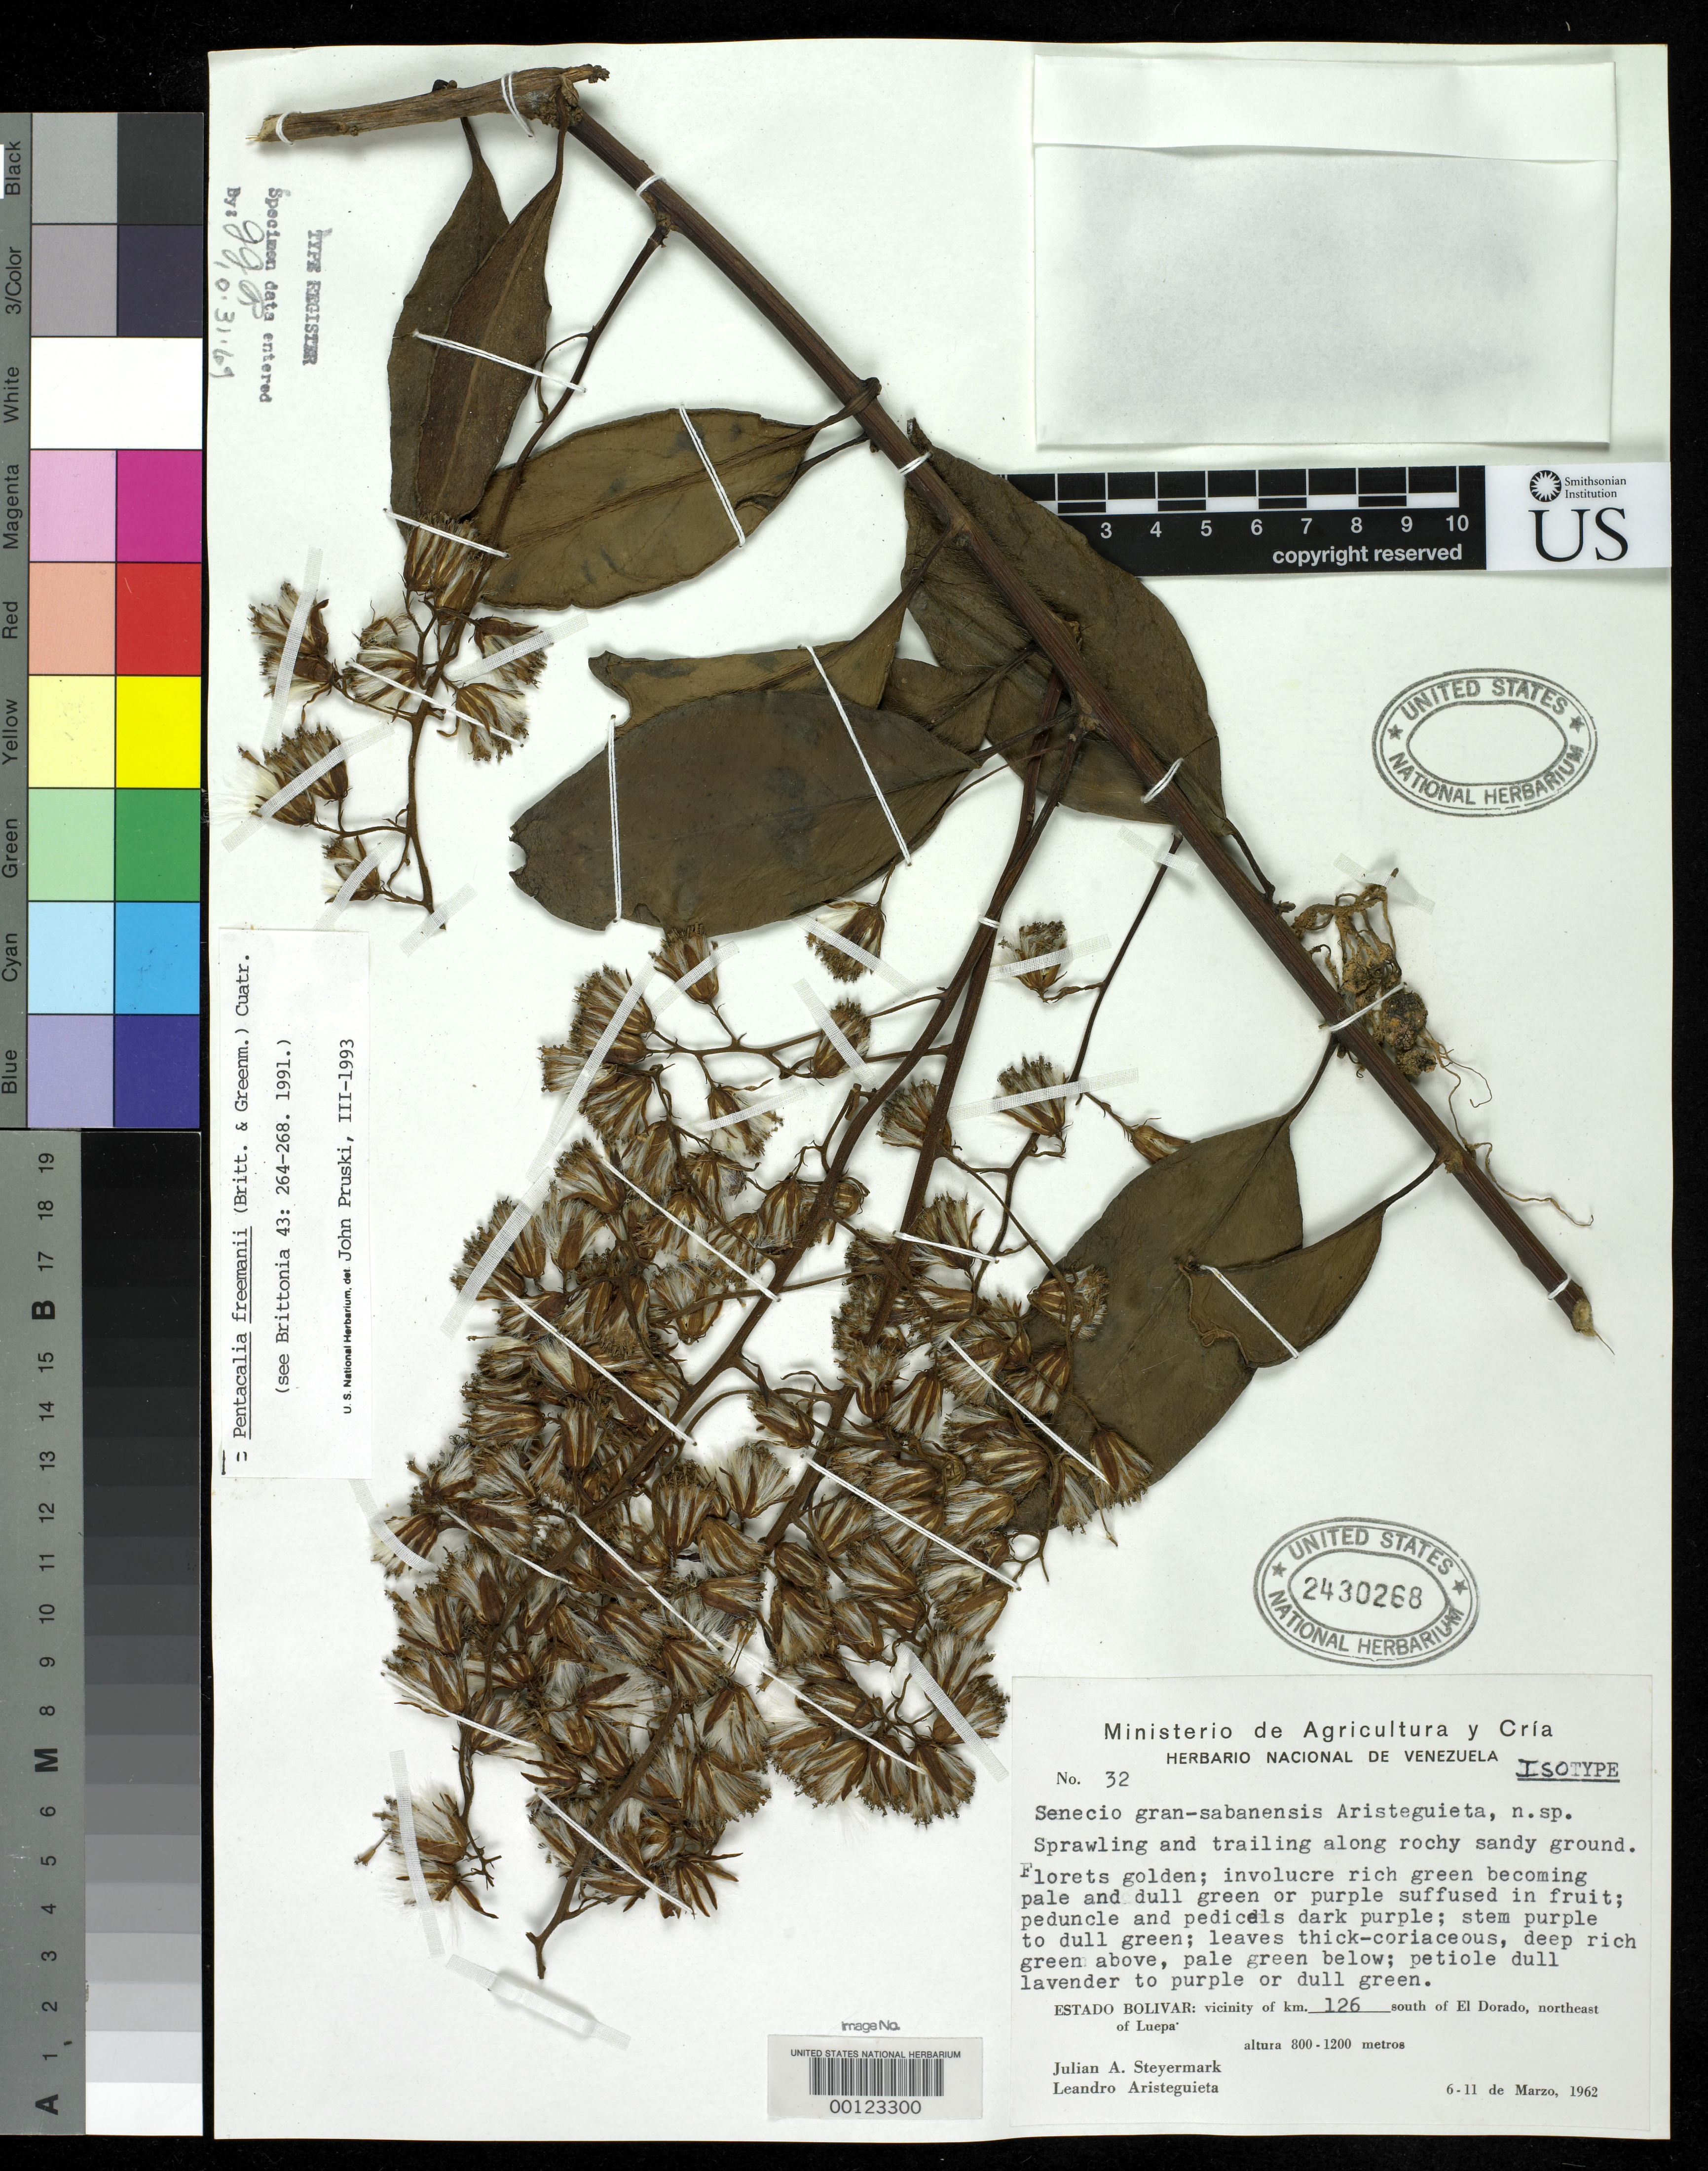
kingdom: Plantae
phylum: Tracheophyta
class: Magnoliopsida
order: Asterales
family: Asteraceae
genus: Senecio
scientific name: Senecio gran-sabanensis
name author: Aristeg.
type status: Isotype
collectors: J. Steyermark & L. Aristeguieta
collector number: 32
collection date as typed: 06 Mar 1962 to 11 Mar 1962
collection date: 1962-03-06/1962-03-11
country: Venezuela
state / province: Bolivar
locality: Near Luepa.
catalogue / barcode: US 2430268